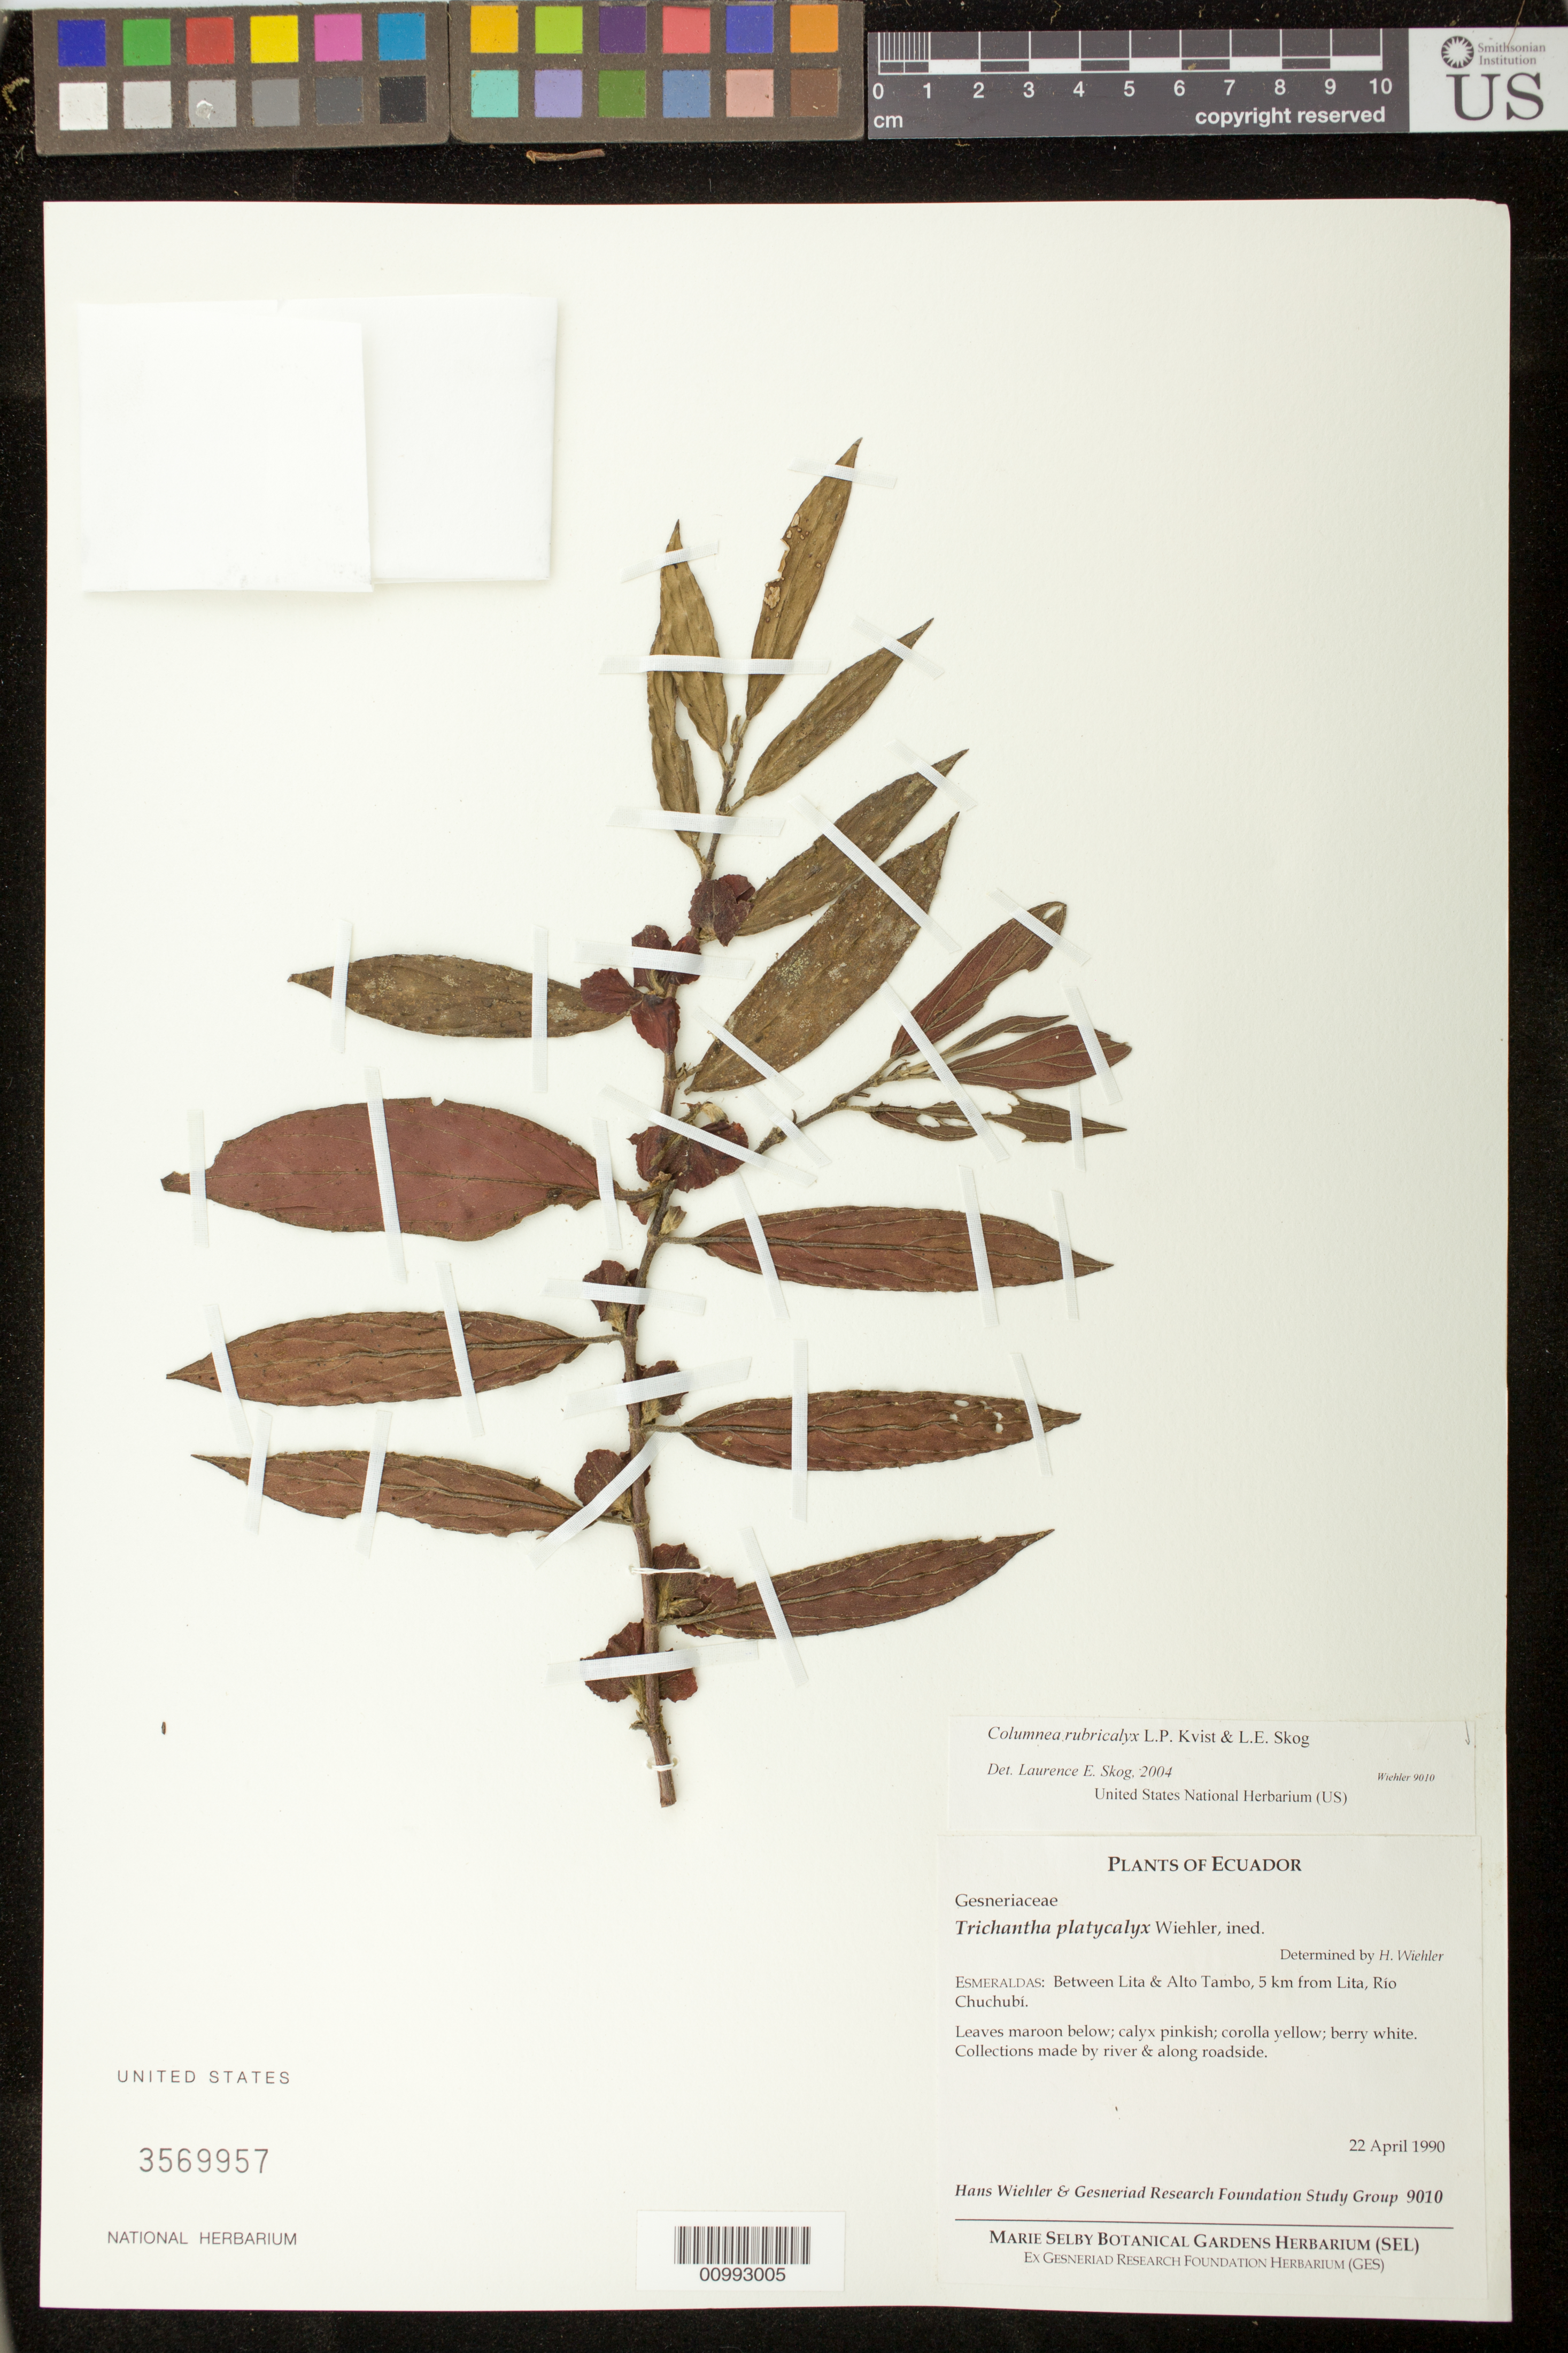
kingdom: Plantae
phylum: Tracheophyta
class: Magnoliopsida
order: Lamiales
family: Gesneriaceae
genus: Columnea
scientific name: Columnea rubricalyx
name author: L.P. Kvist & L.E. Skog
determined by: Skog, Laurence E.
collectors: H. J. Wiehler & GRF Study Group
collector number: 9010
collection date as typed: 22 Apr 1990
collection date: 1990-04-22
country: Ecuador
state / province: Esmeraldas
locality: Between Lita & Alto Tambo, 5 km from Lita, Río Chuchubí.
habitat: Collections made by river & along roadside.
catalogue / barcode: US 3569957